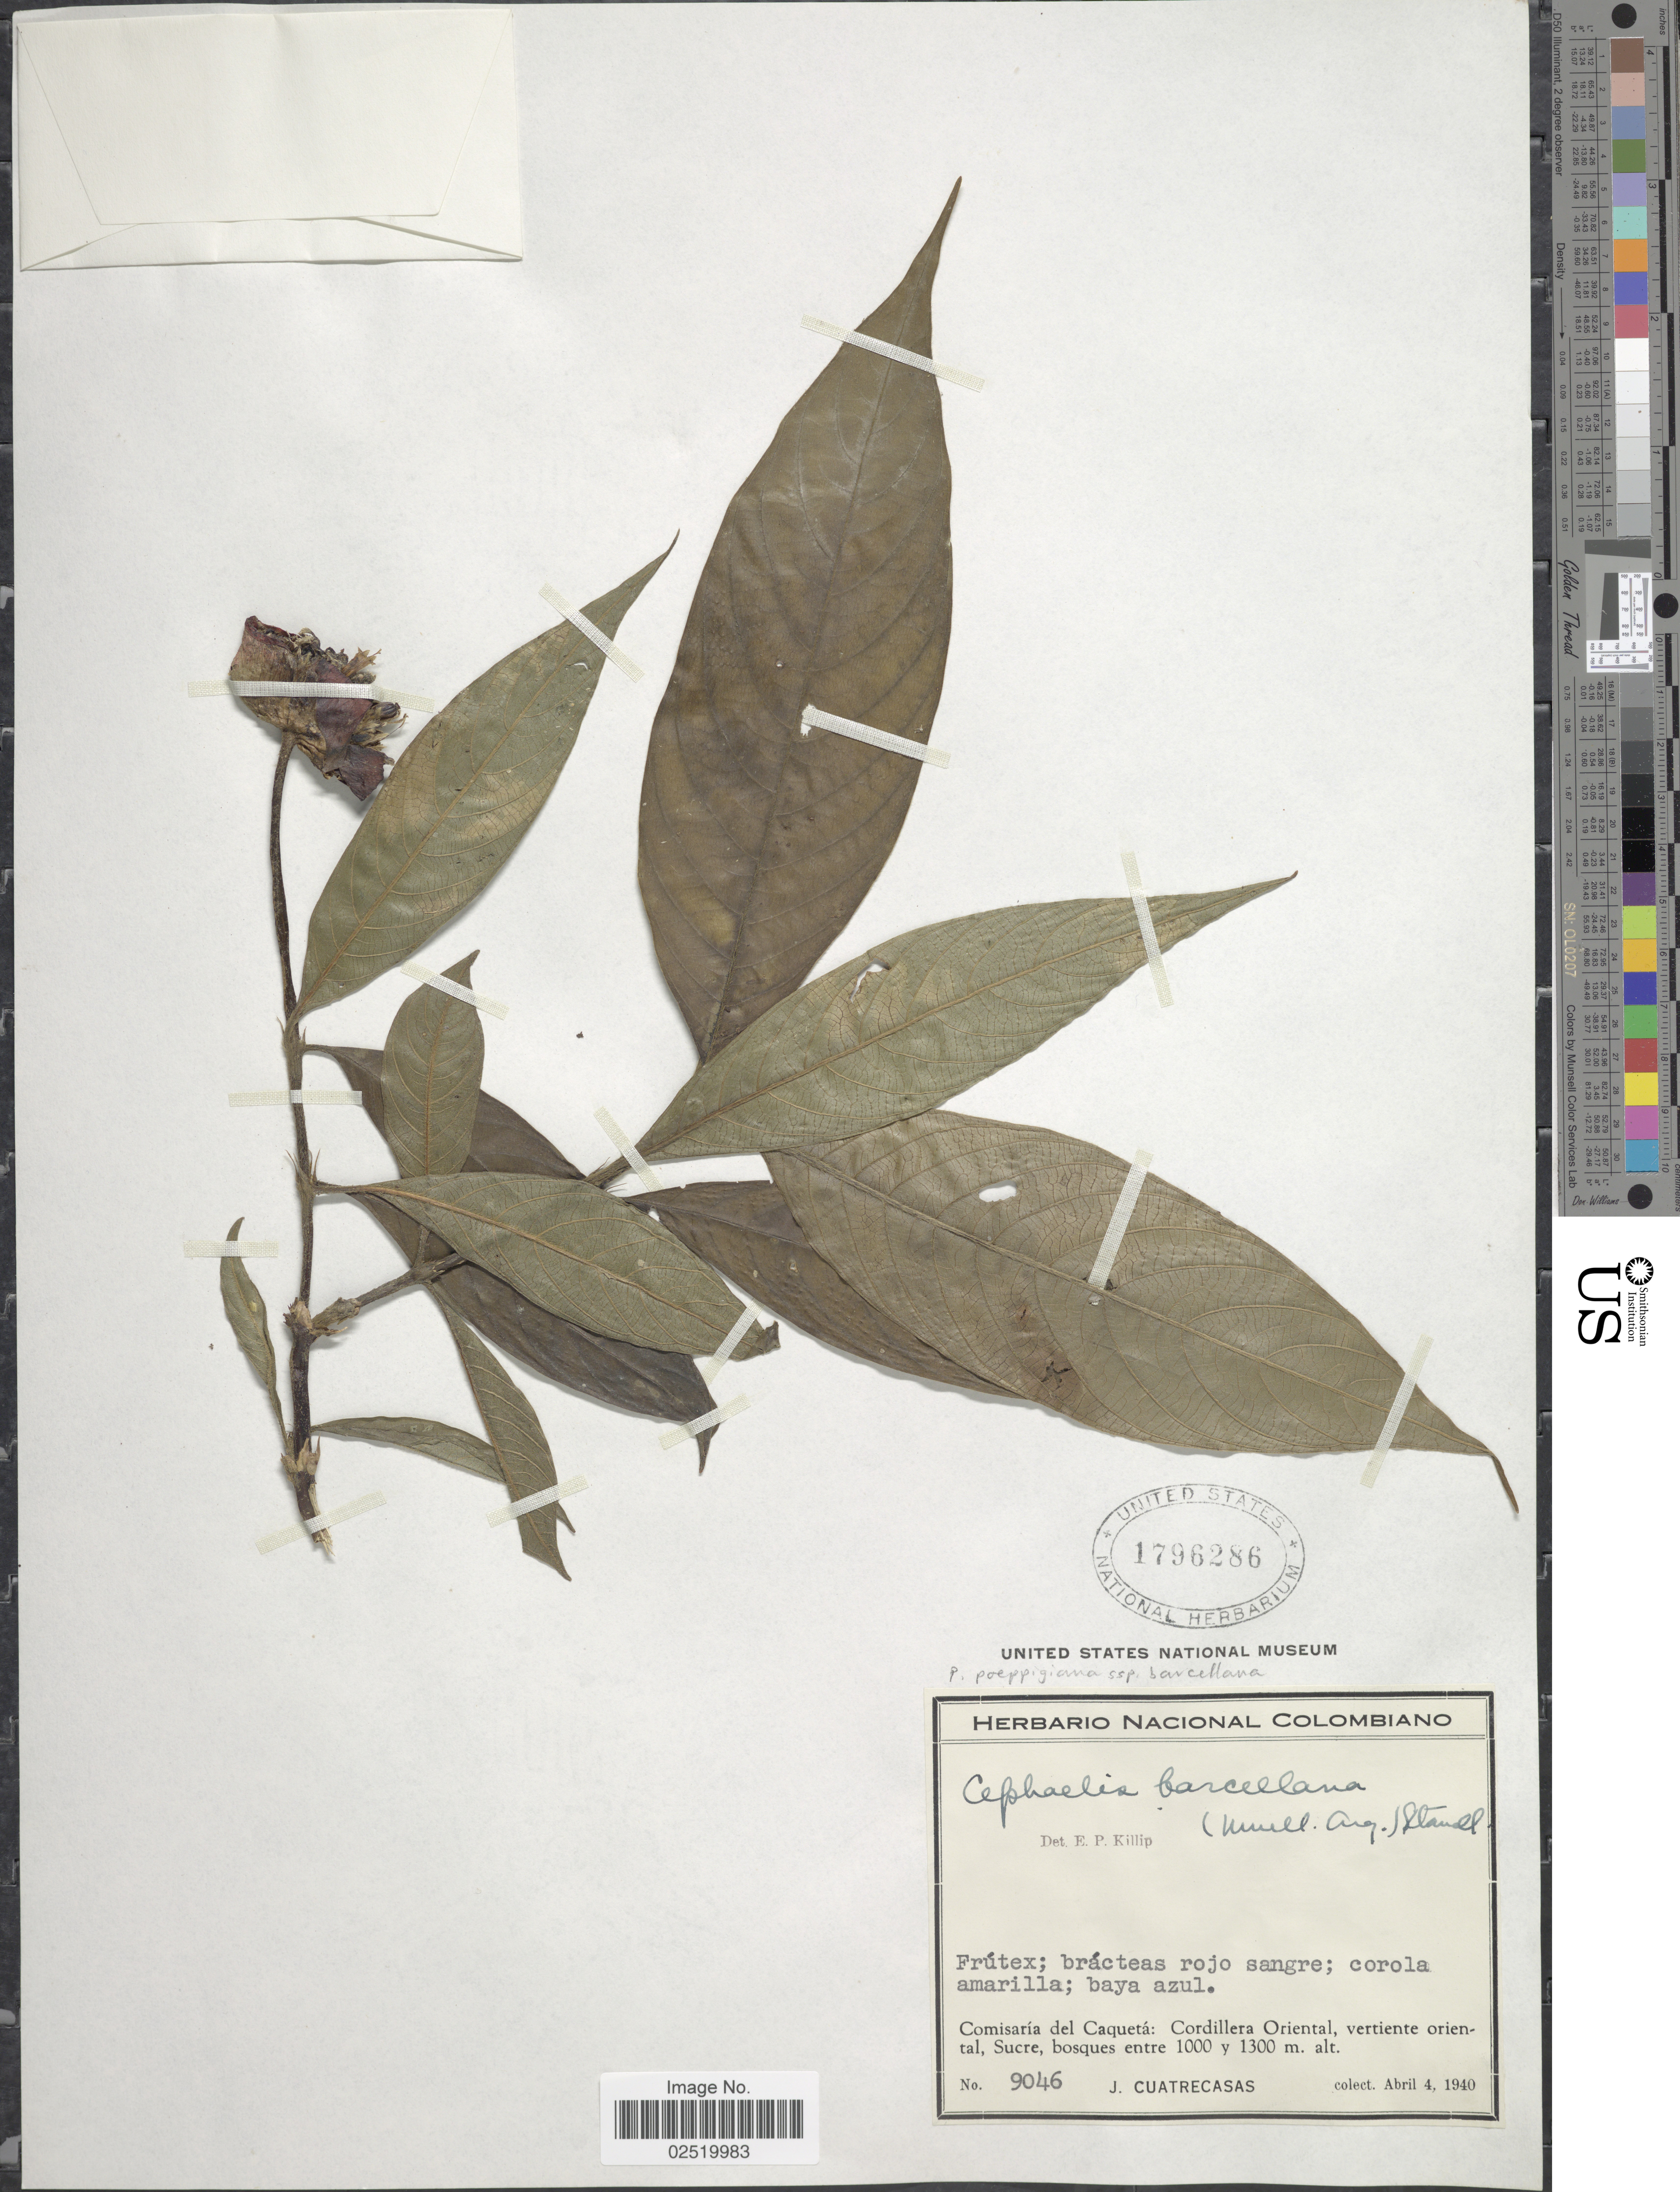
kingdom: Plantae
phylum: Tracheophyta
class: Magnoliopsida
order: Gentianales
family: Rubiaceae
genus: Psychotria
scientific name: Psychotria poeppigiana subsp. barcellana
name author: (Müll. Arg.) Steyerm.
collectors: J. Cuatrecasas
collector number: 9046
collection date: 1940-04-04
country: Colombia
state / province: Caquetá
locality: Comisaria del Caqueta: Cordillera Oriental, vertiente oriental, Sucre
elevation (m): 1000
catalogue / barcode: US 1796286